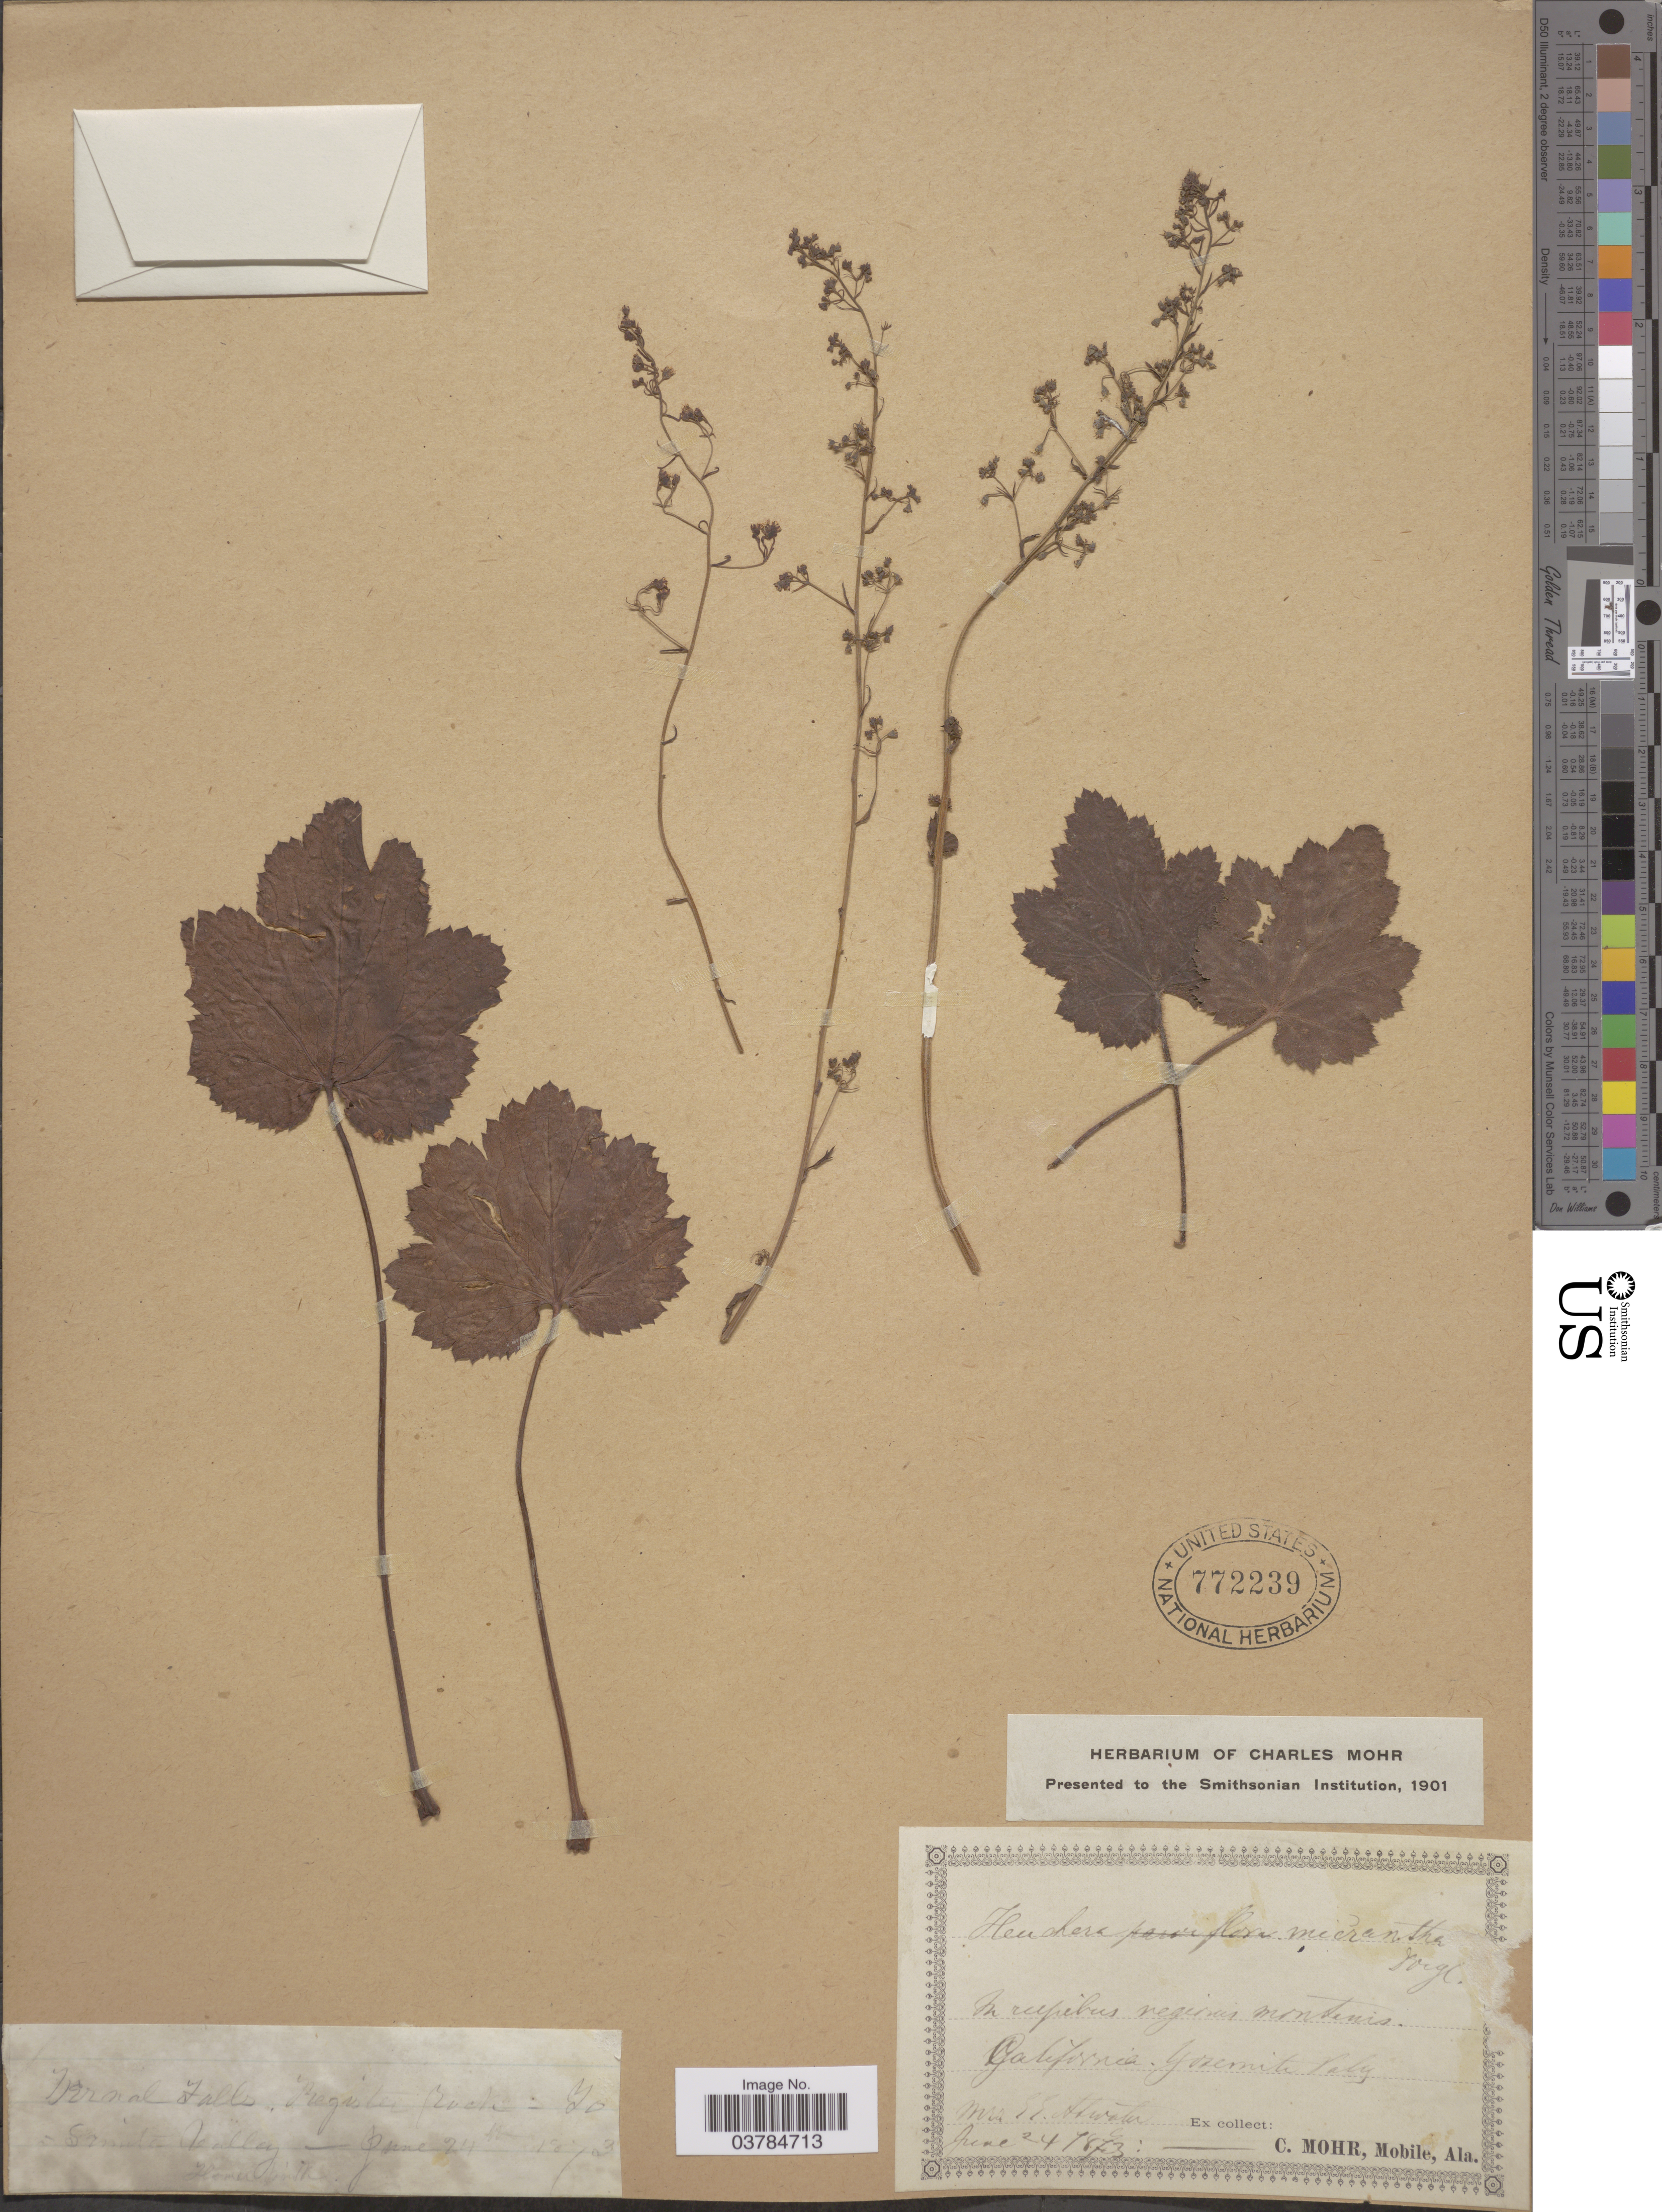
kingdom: Plantae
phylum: Tracheophyta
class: Magnoliopsida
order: Saxifragales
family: Saxifragaceae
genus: Heuchera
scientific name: Heuchera micrantha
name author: Douglas ex Lindl.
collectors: E. E. Atwater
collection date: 1873-06-24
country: United States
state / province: California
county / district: Mariposa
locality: Vernal Falls, Register Rock, Yosemite Valley.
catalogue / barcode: US 772239